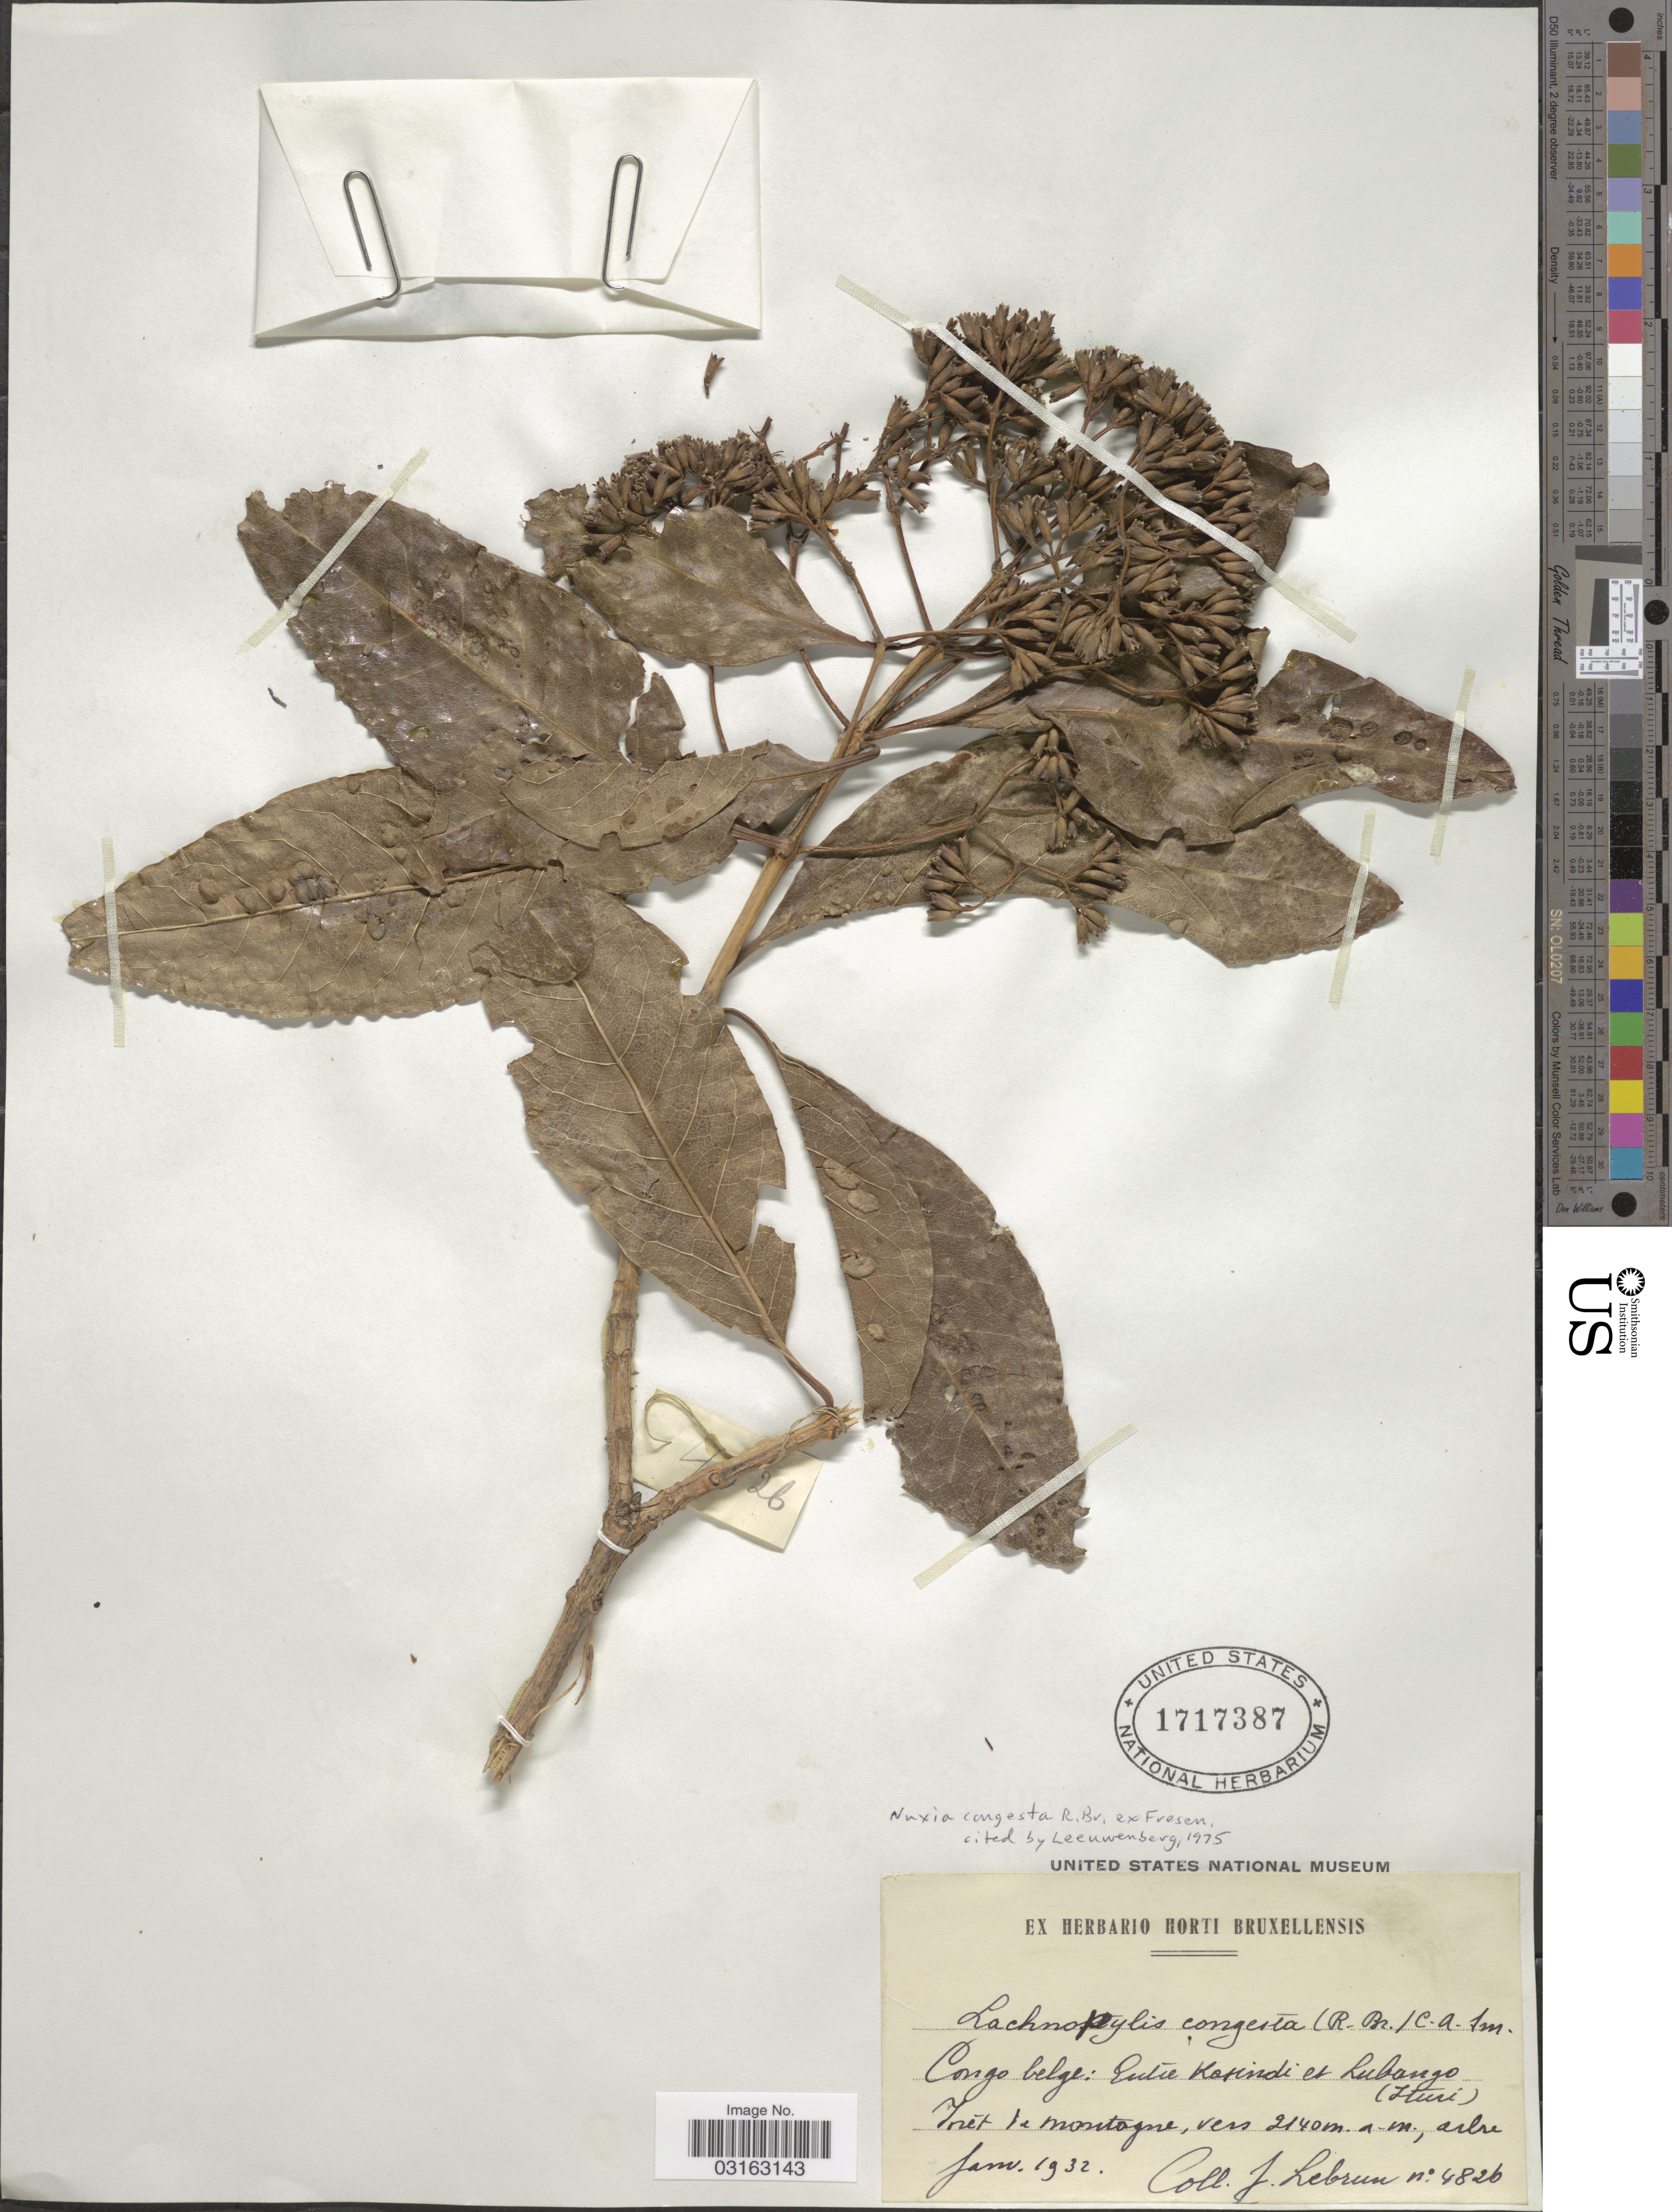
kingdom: Plantae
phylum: Tracheophyta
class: Magnoliopsida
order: Lamiales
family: Stilbaceae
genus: Nuxia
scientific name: Nuxia congesta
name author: R. Br. ex Fresen.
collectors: J. A. Lebrun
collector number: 4826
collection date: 1932-01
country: Congo, Democratic Republic of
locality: Congo belge: Entre Kosindi et Lubango (Ituri).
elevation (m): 2140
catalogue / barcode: US 1717387